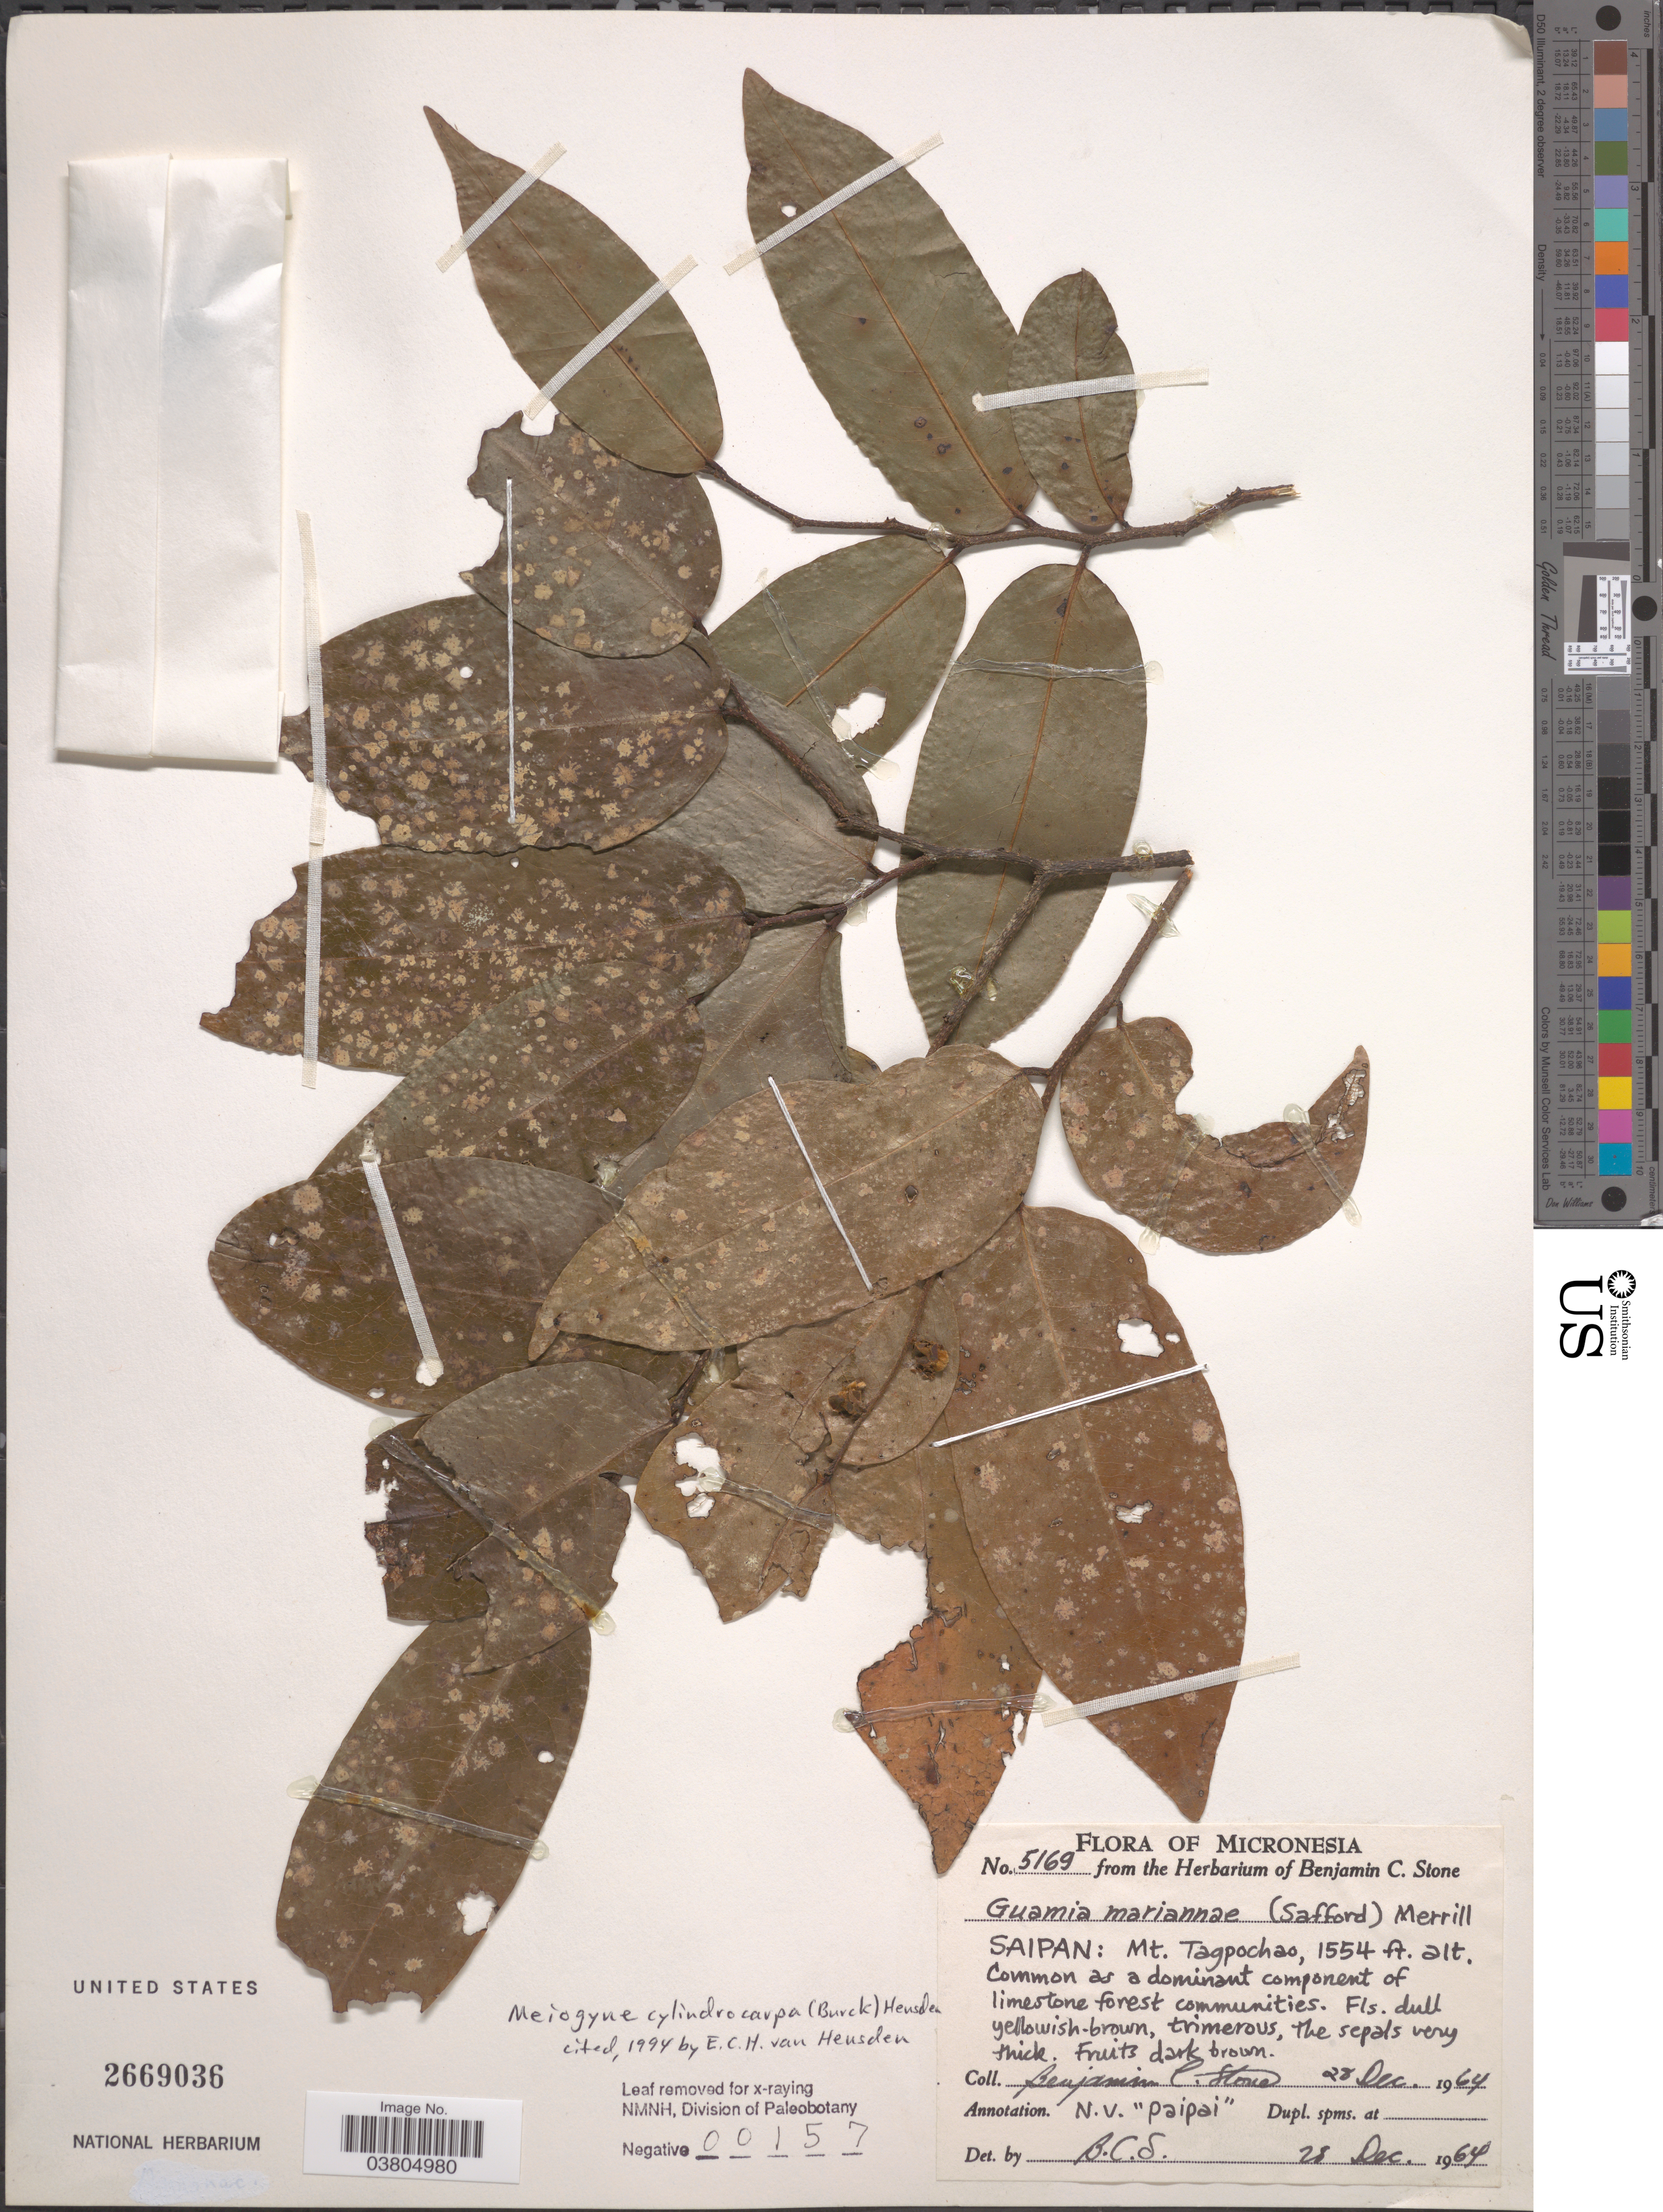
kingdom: Plantae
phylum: Tracheophyta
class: Magnoliopsida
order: Magnoliales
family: Annonaceae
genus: Meiogyne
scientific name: Meiogyne cylindrocarpa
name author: (Burck) Van Huesden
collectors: B. C. Stone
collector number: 5169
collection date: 1964-12-28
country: Northern Mariana Islands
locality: Micronesia. Saipan: Mt. Tagpochao.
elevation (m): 474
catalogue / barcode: US 2669036